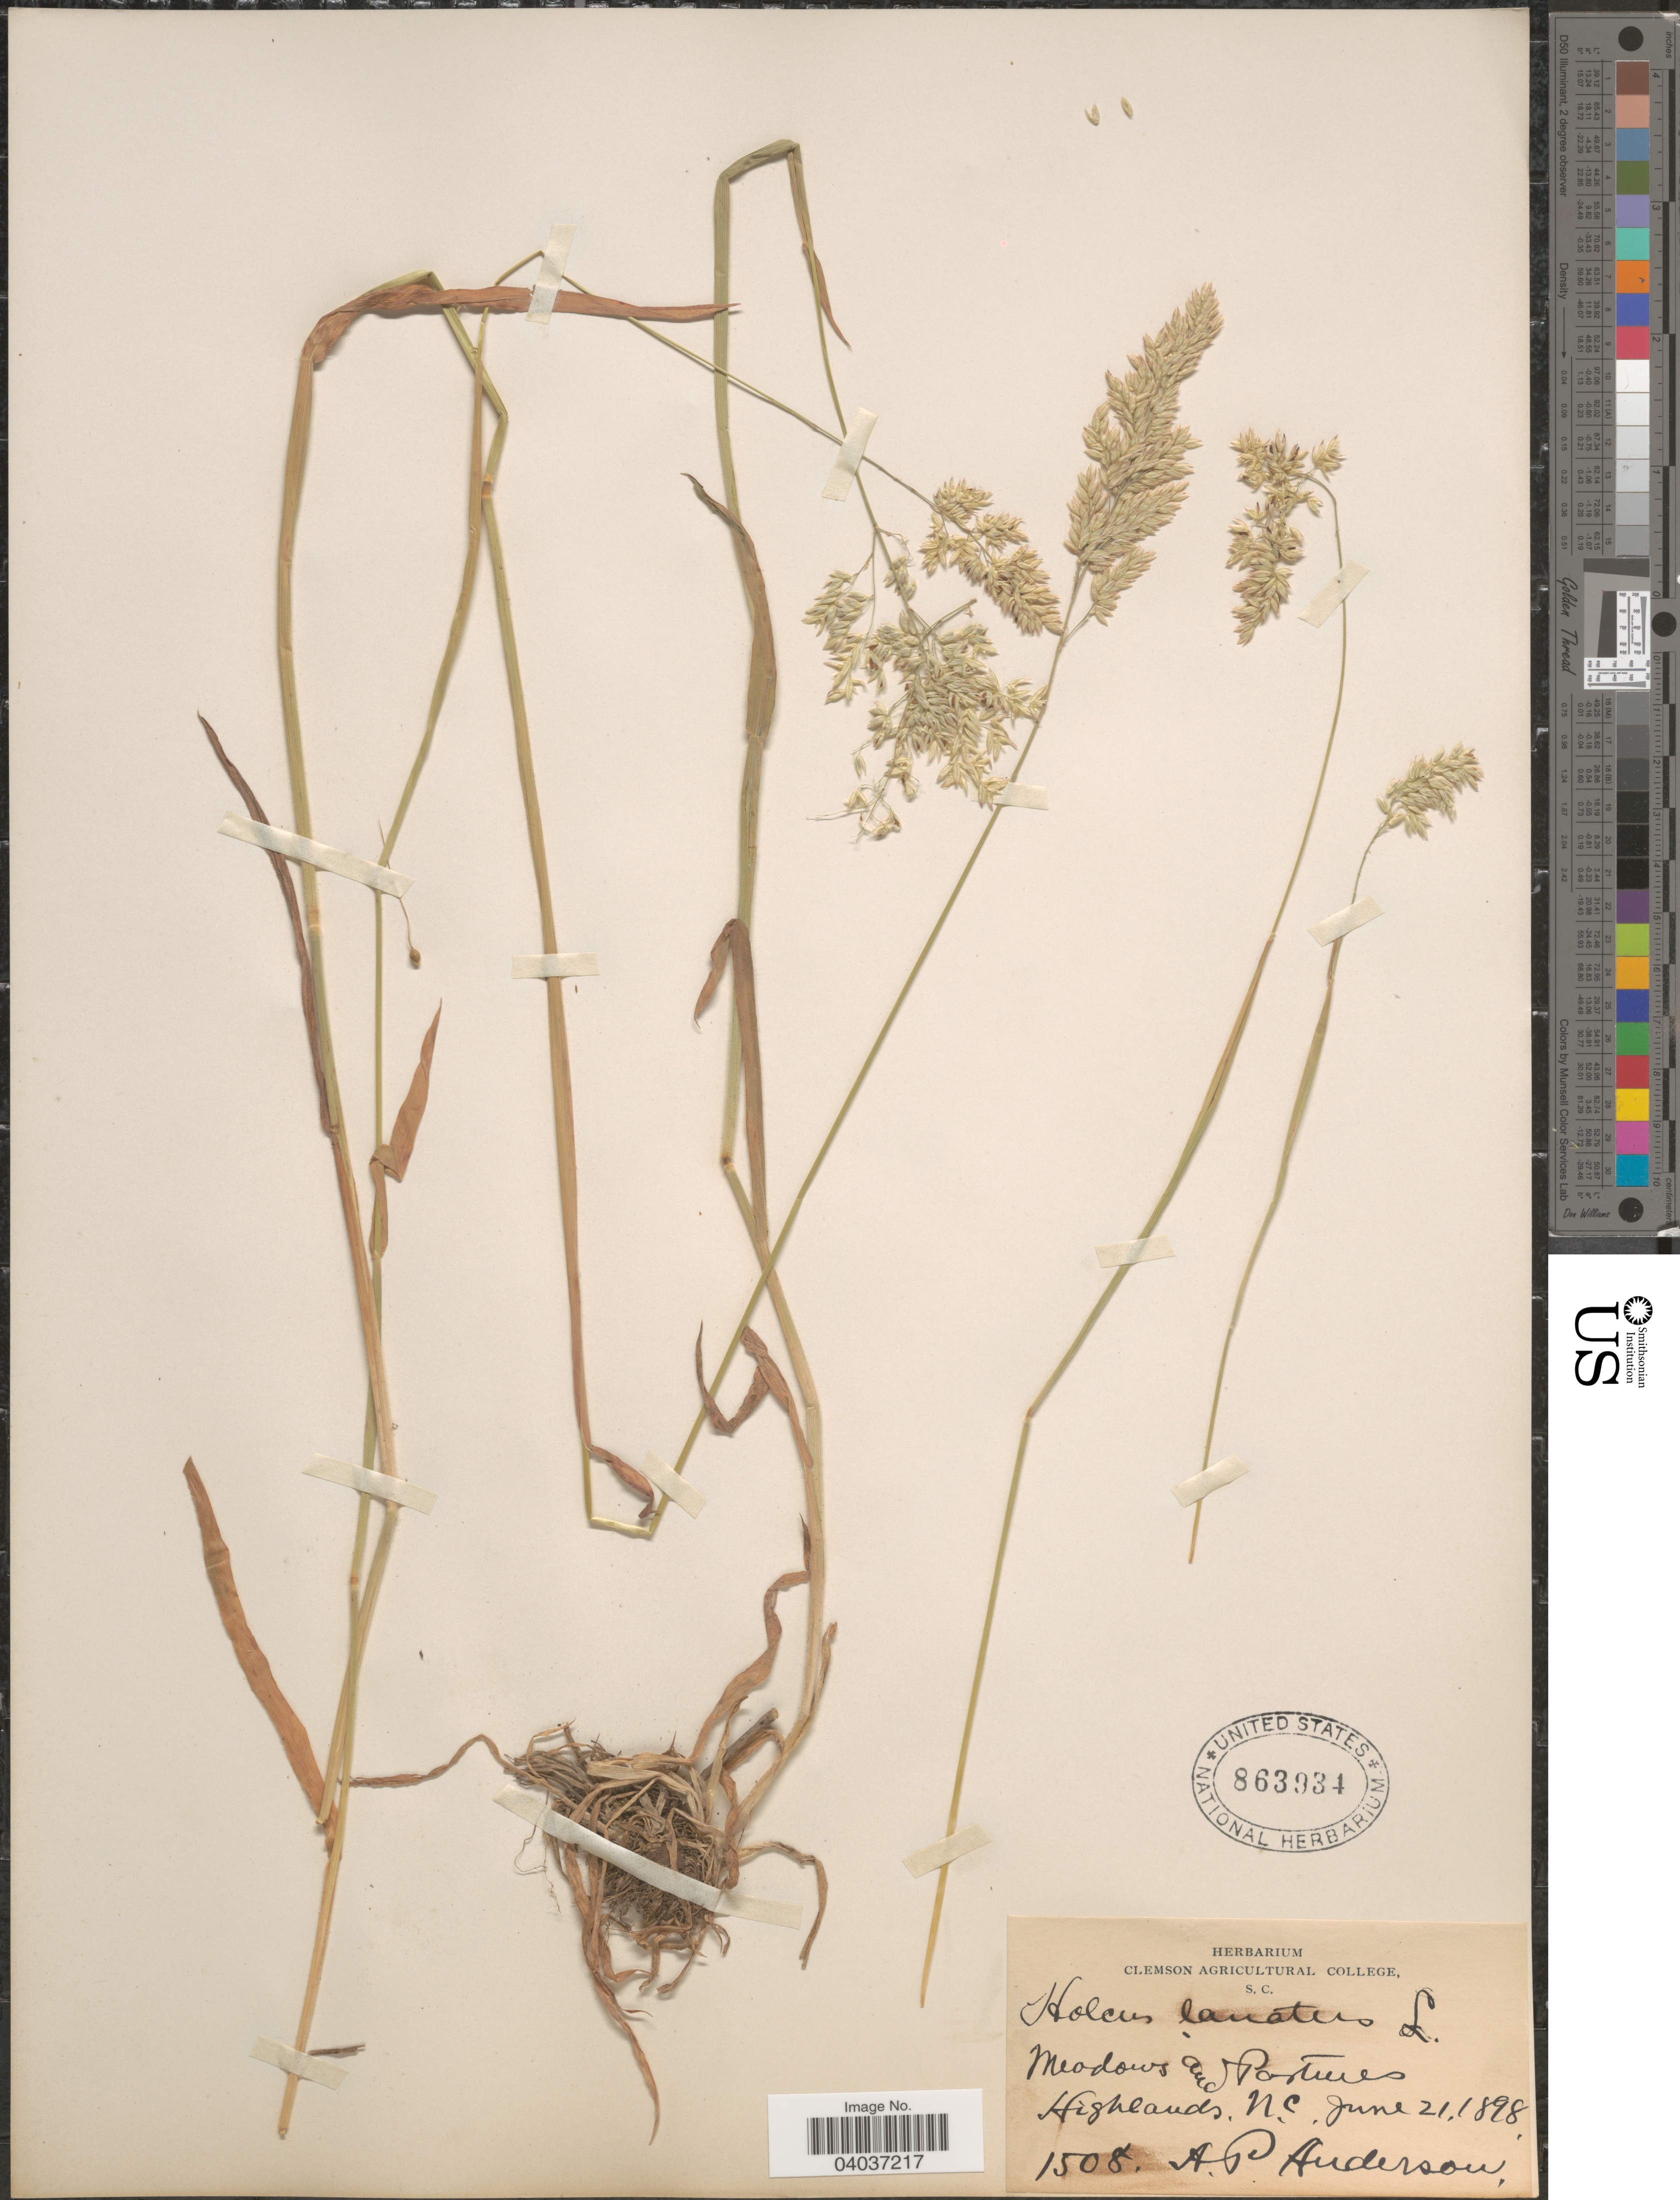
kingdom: Plantae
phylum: Tracheophyta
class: Liliopsida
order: Poales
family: Poaceae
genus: Holcus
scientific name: Holcus lanatus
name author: L.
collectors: A. P. Anderson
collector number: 1508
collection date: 1898-06-21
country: United States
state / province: North Carolina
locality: Highlands.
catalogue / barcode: US 863934